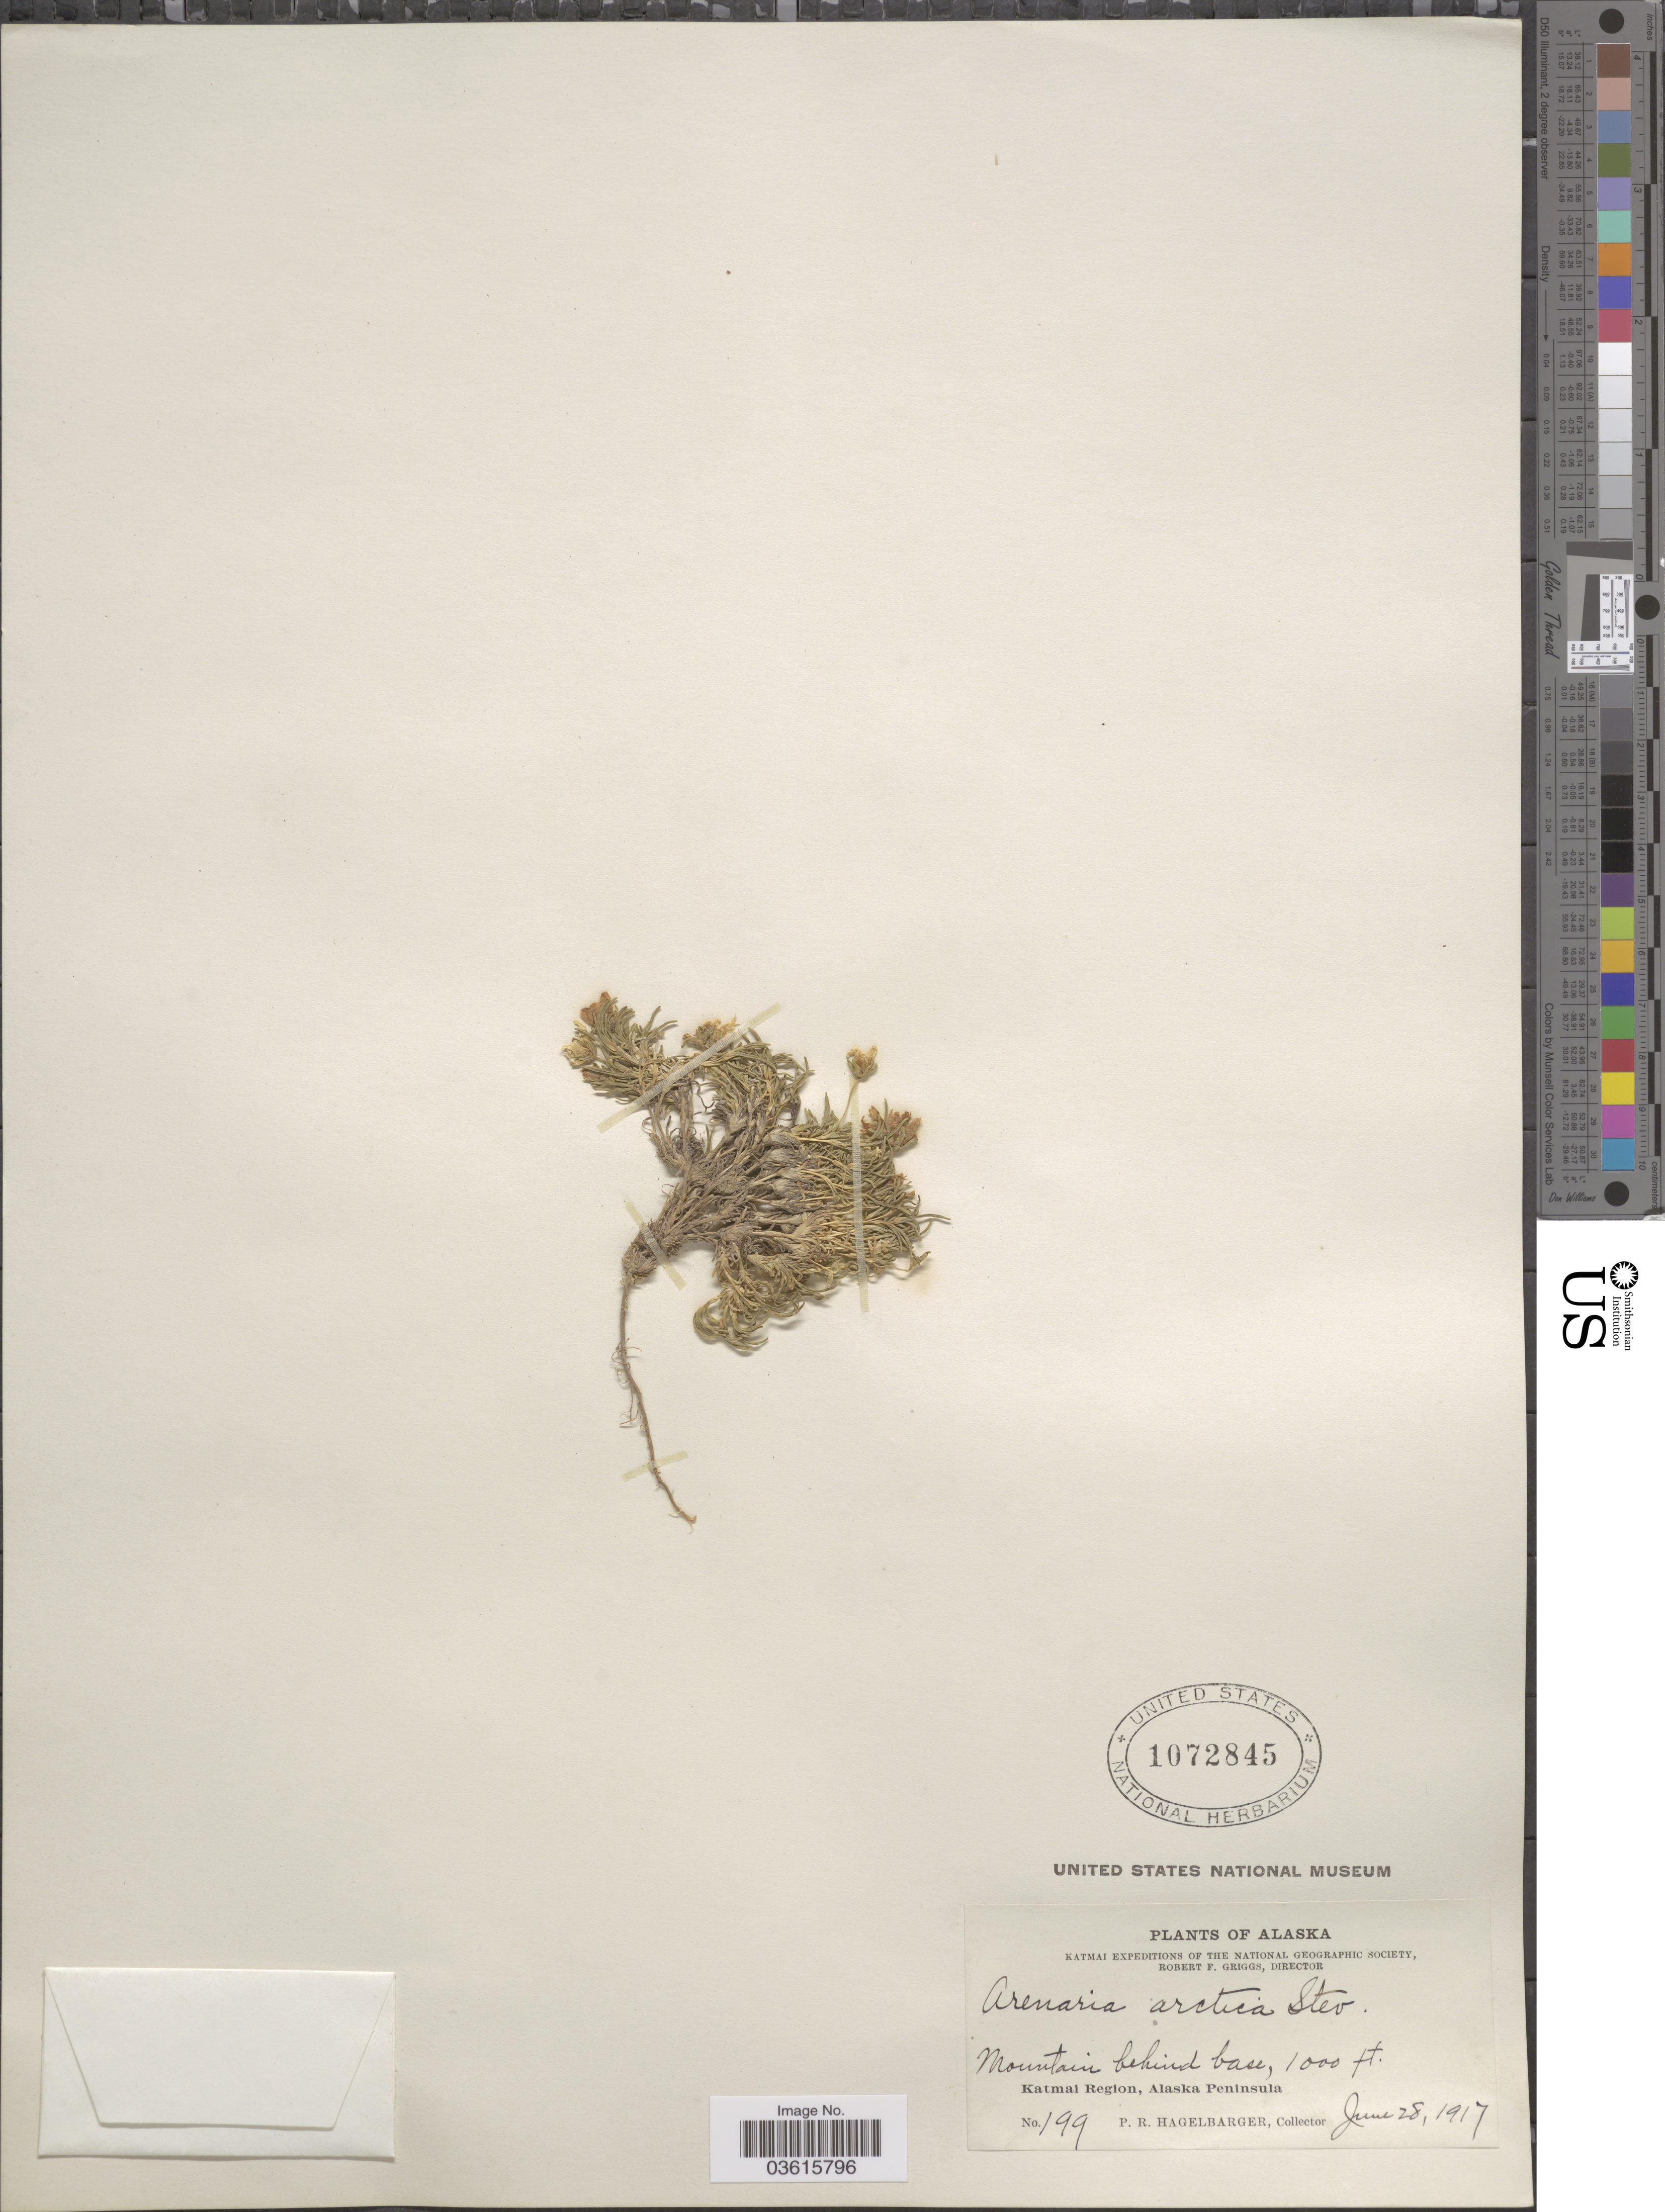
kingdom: Plantae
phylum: Tracheophyta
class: Magnoliopsida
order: Caryophyllales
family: Caryophyllaceae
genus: Cherleria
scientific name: Cherleria arctica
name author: (Steven ex Ser.) A.J. Moore & Dillenb.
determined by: Strong, M. T., (US), Smithsonian Institution - National Museum of Natural History (UNITED STATES)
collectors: P. Hagelbarger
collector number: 199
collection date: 1917-06-28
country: United States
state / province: Alaska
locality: Mountain behind base. Katmai Region, Alaska Peninsula.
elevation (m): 305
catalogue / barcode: US 1072845